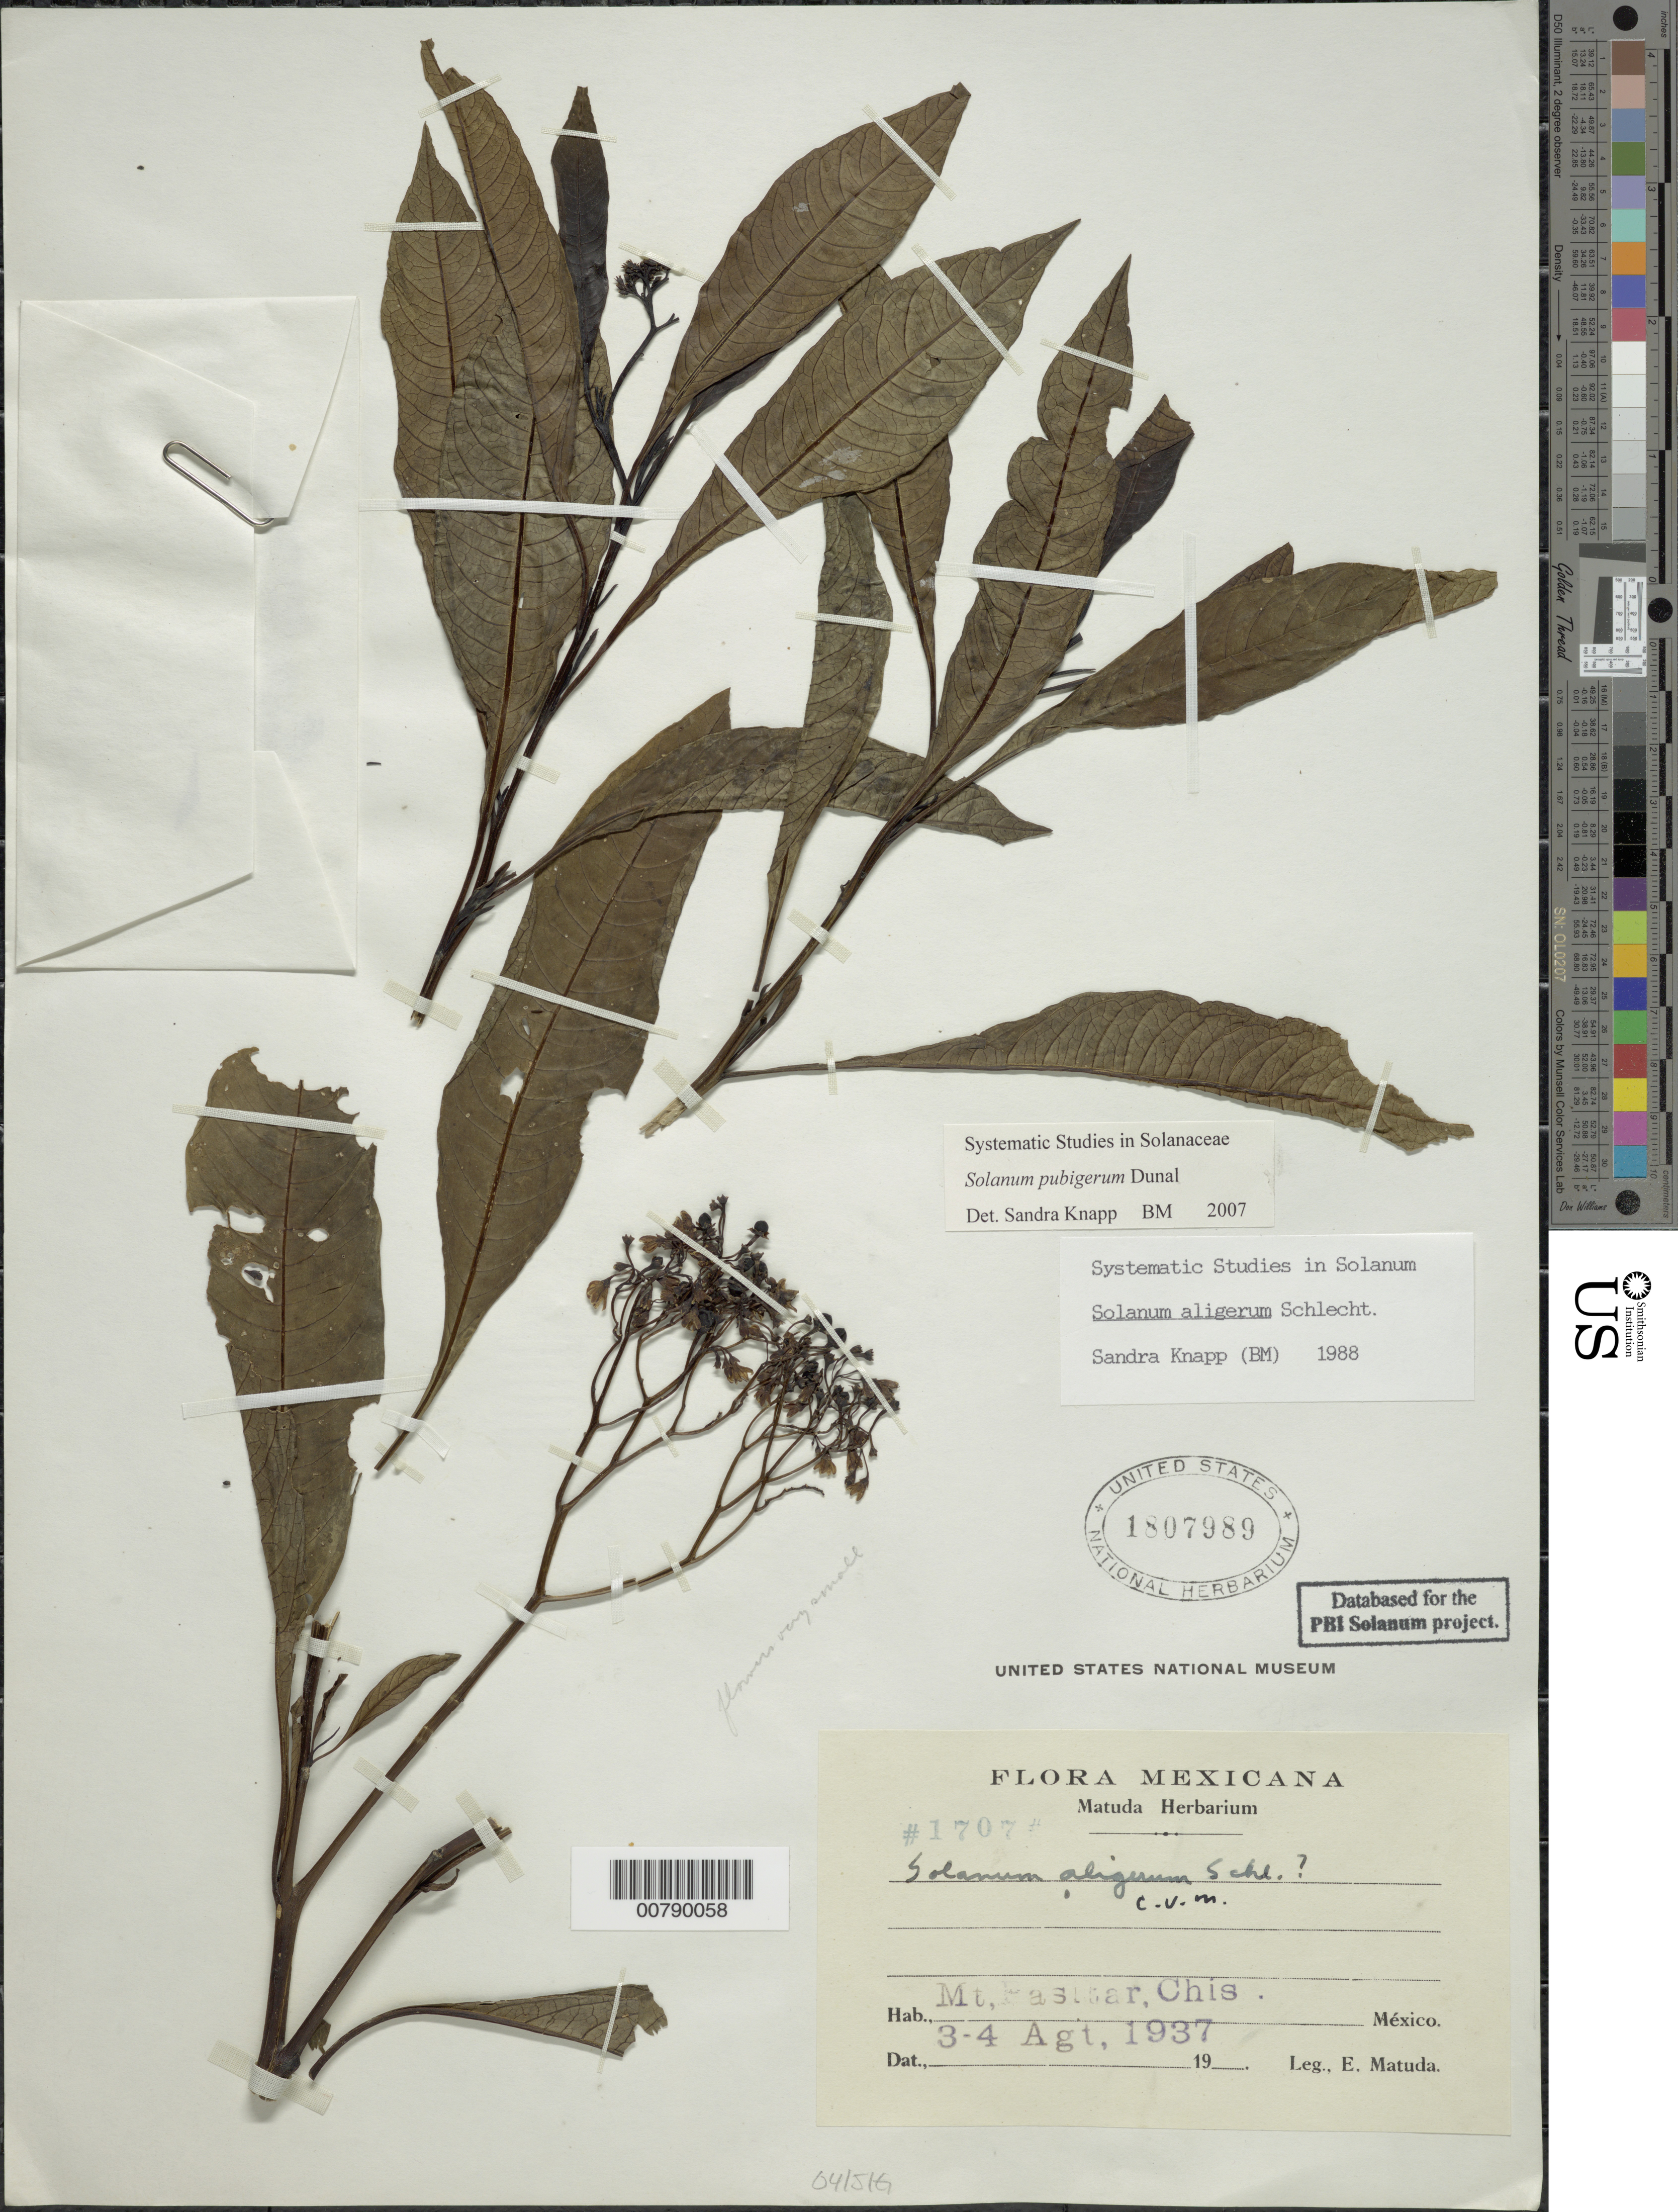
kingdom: Plantae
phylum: Tracheophyta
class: Magnoliopsida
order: Solanales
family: Solanaceae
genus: Solanum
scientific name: Solanum pubigerum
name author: Dunal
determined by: Knapp, S. D.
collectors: E. Matuda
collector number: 1707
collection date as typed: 3 Aug 1937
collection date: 1937-08-03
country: Mexico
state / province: Chiapas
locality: Mt. Pasitar (Mt. Paxtal)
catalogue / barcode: US 1807989